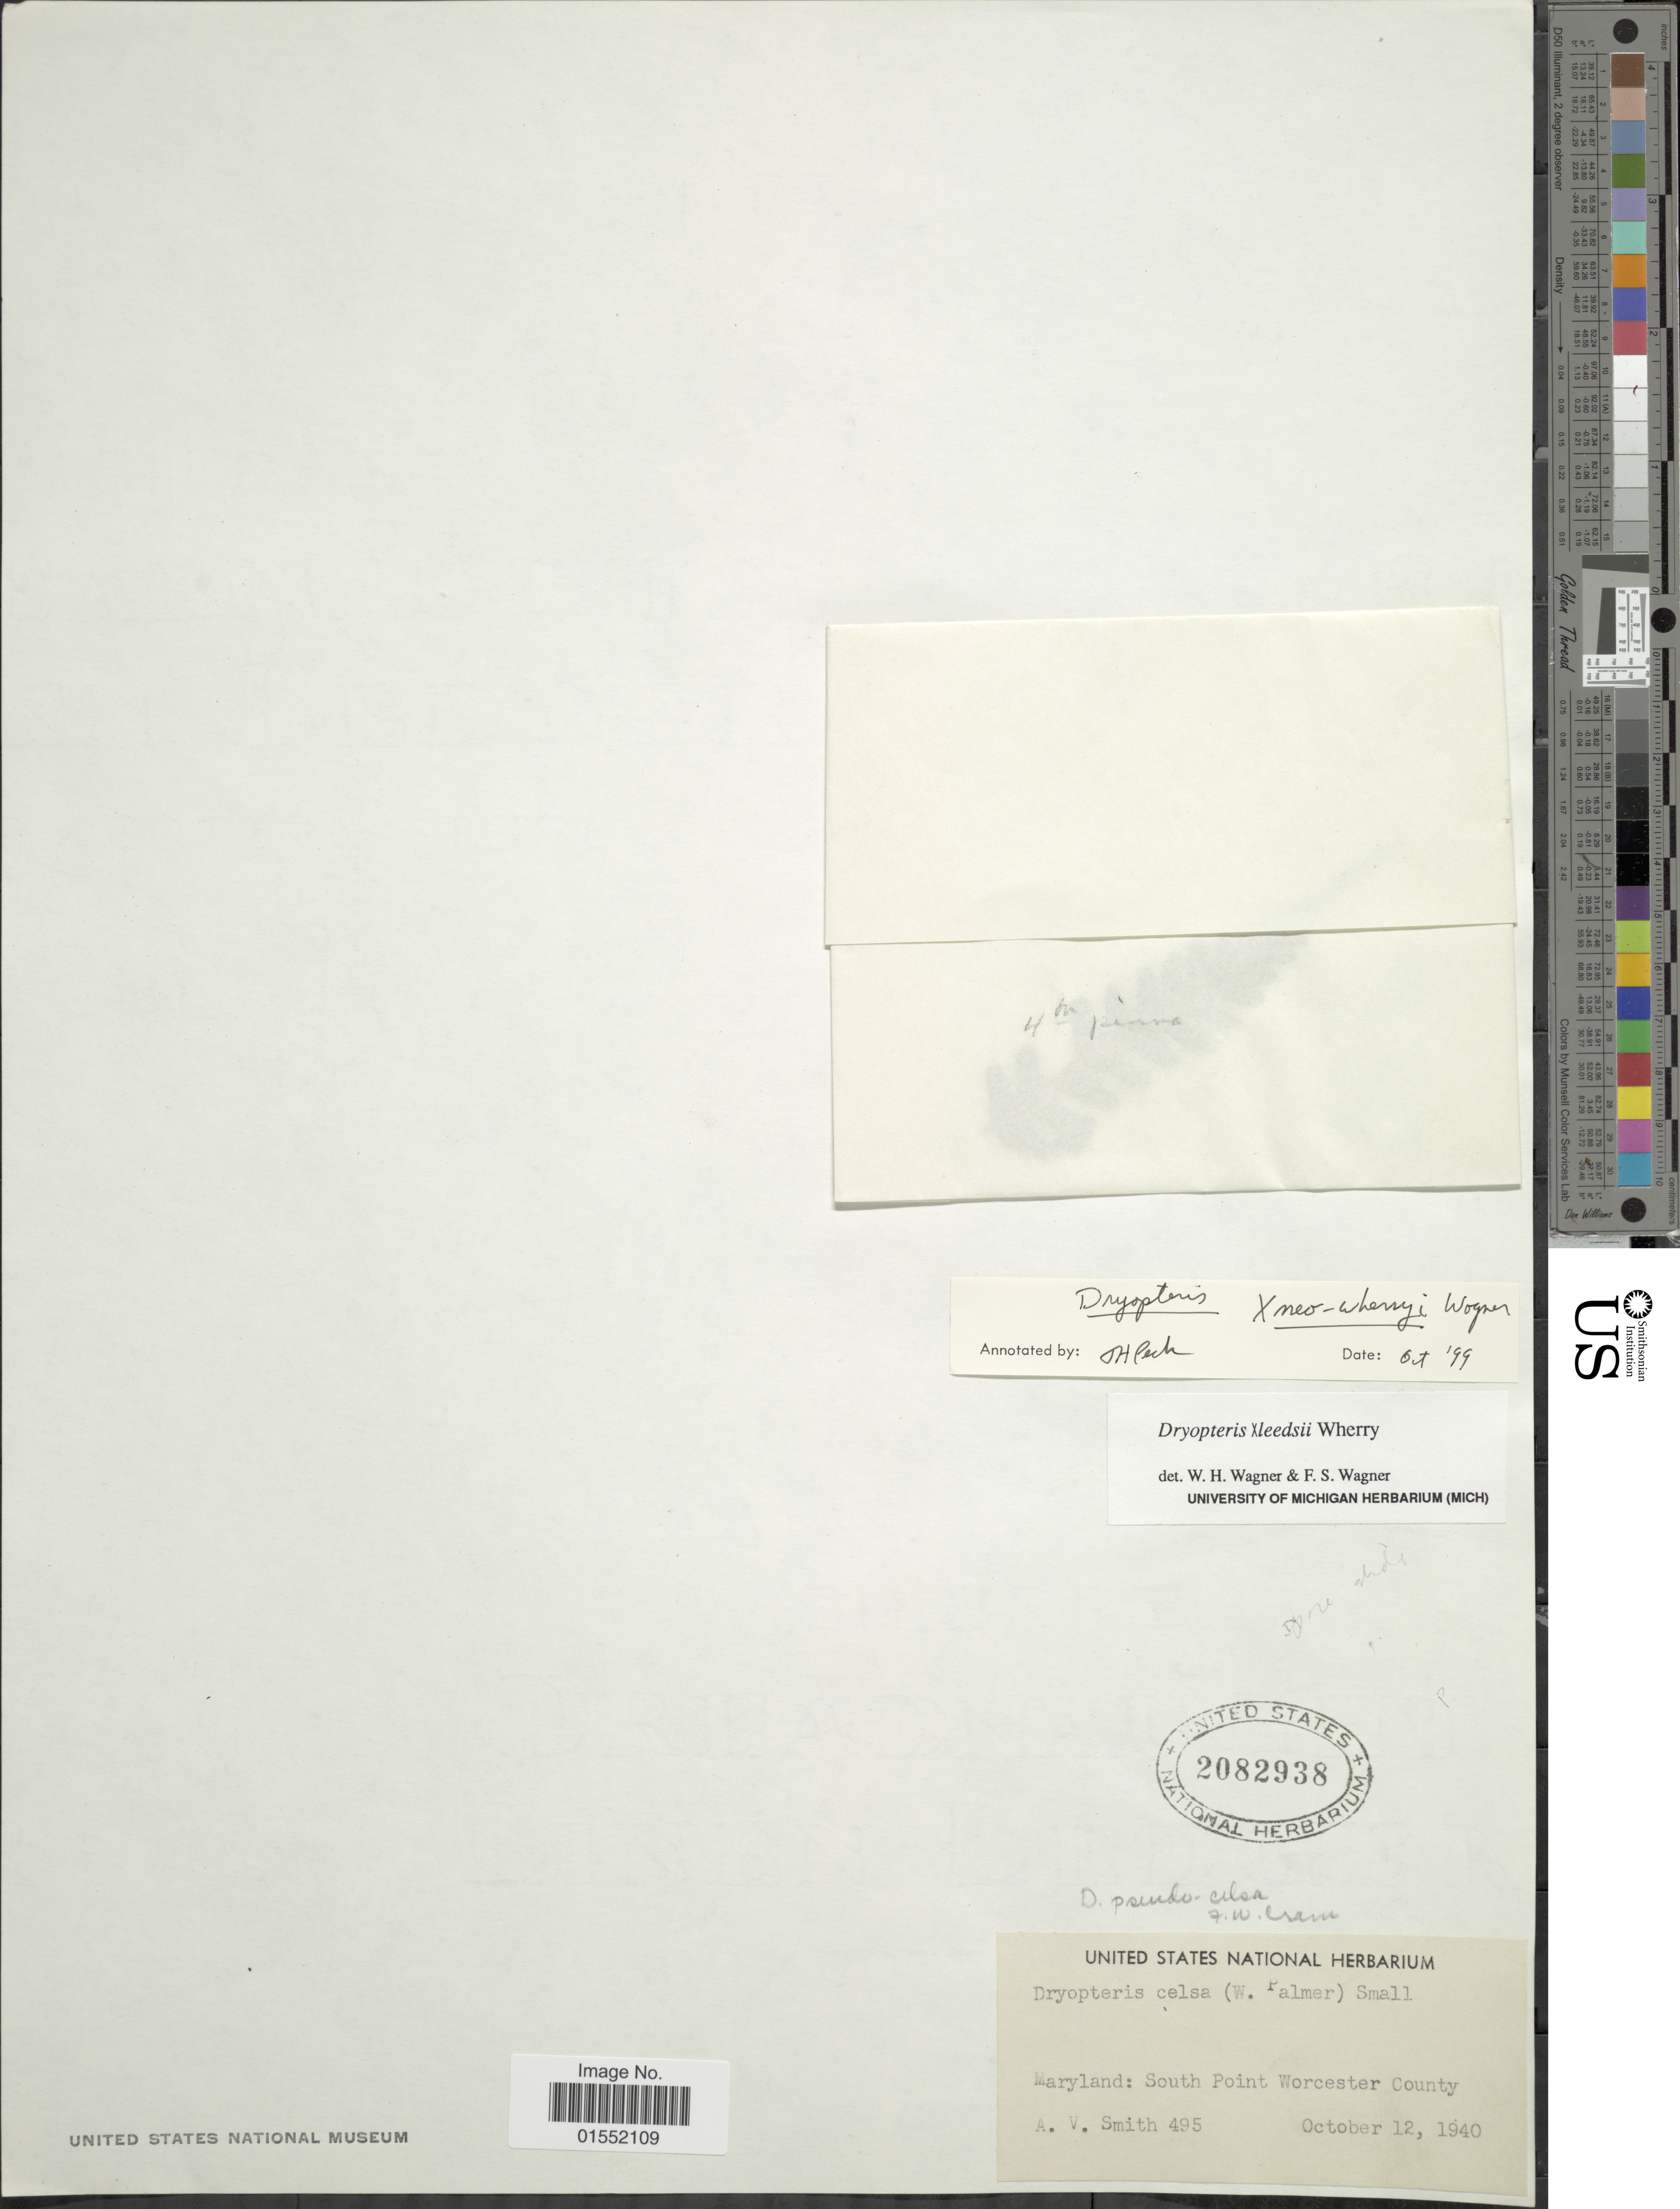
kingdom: Plantae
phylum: Tracheophyta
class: Polypodiopsida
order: Polypodiales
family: Dryopteridaceae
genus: Dryopteris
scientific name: Dryopteris x neowherryi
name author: W.H. Wagner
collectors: A. V. P. Smith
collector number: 495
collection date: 1940-10-12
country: United States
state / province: Maryland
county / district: Worcester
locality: South Point Worcester County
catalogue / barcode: US 2082938